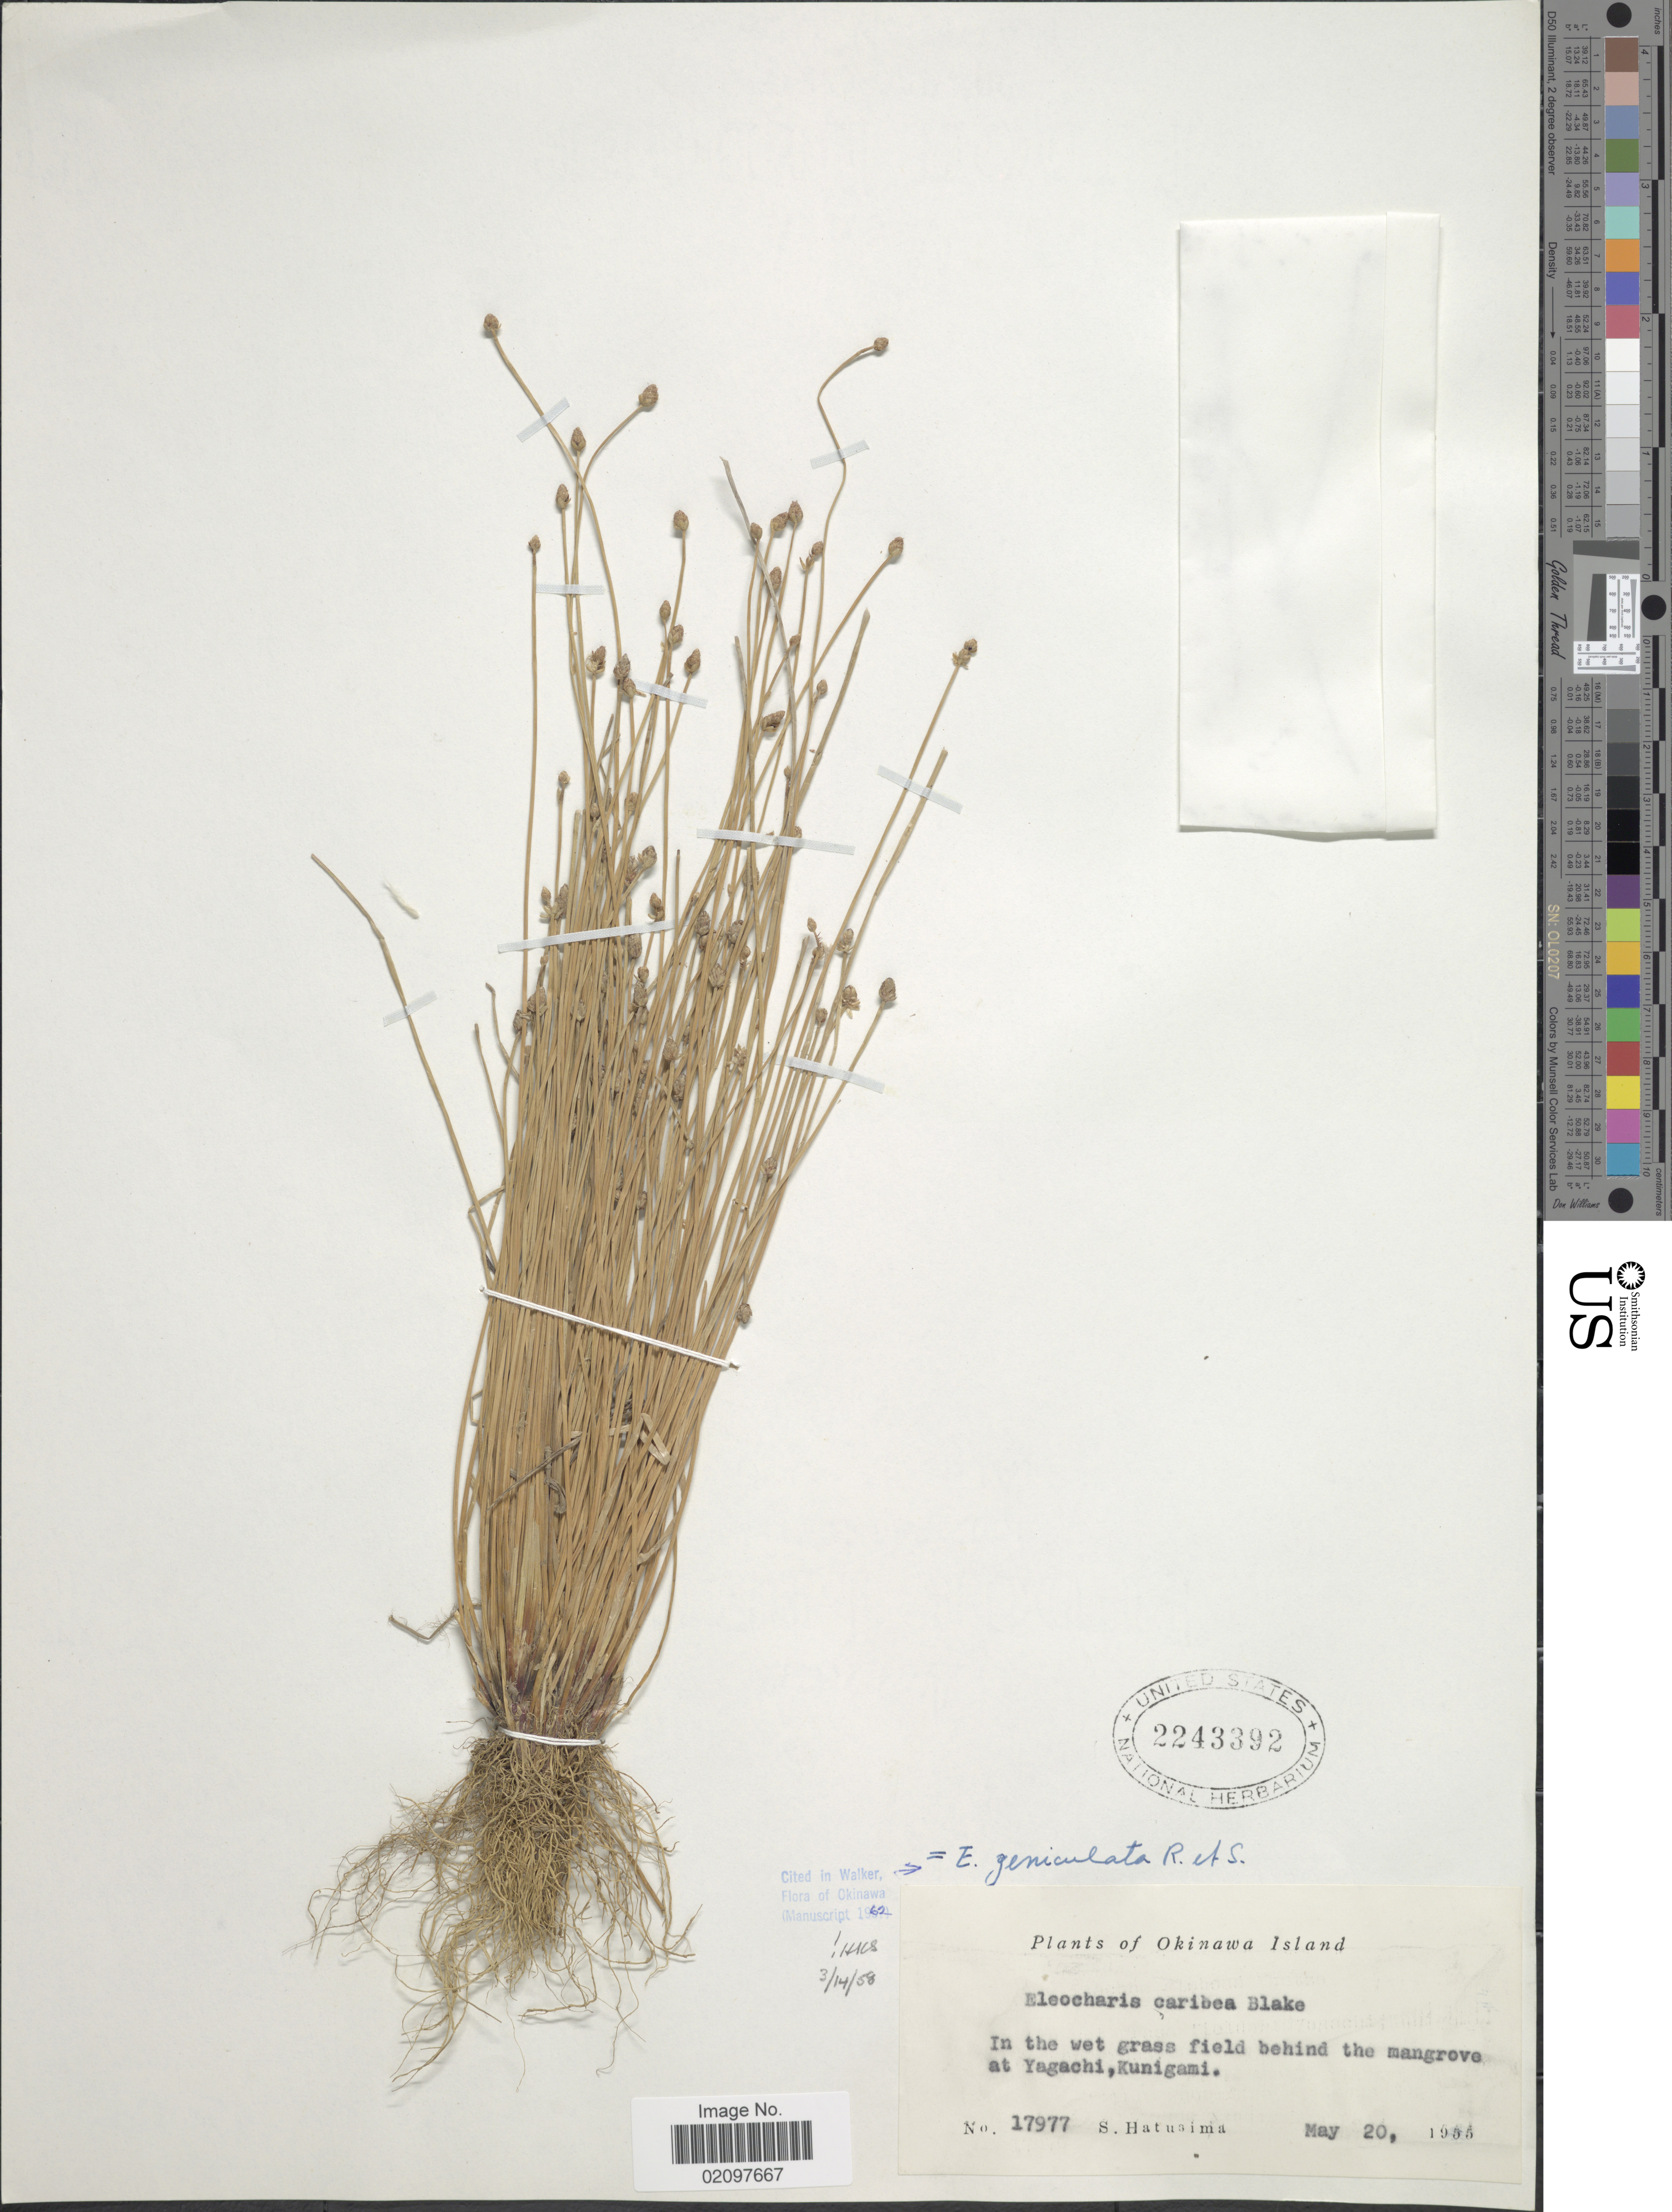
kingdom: Plantae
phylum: Tracheophyta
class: Liliopsida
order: Poales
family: Cyperaceae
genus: Eleocharis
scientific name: Eleocharis geniculata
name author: (L.) Roem. & Schult.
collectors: S. Hatusima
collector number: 17977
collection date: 1955-05-20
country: Japan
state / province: Okinawa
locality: Okinawa Island, In the wet grass field behind the mangrove at Yagachi, Kunigami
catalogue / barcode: US 2243392